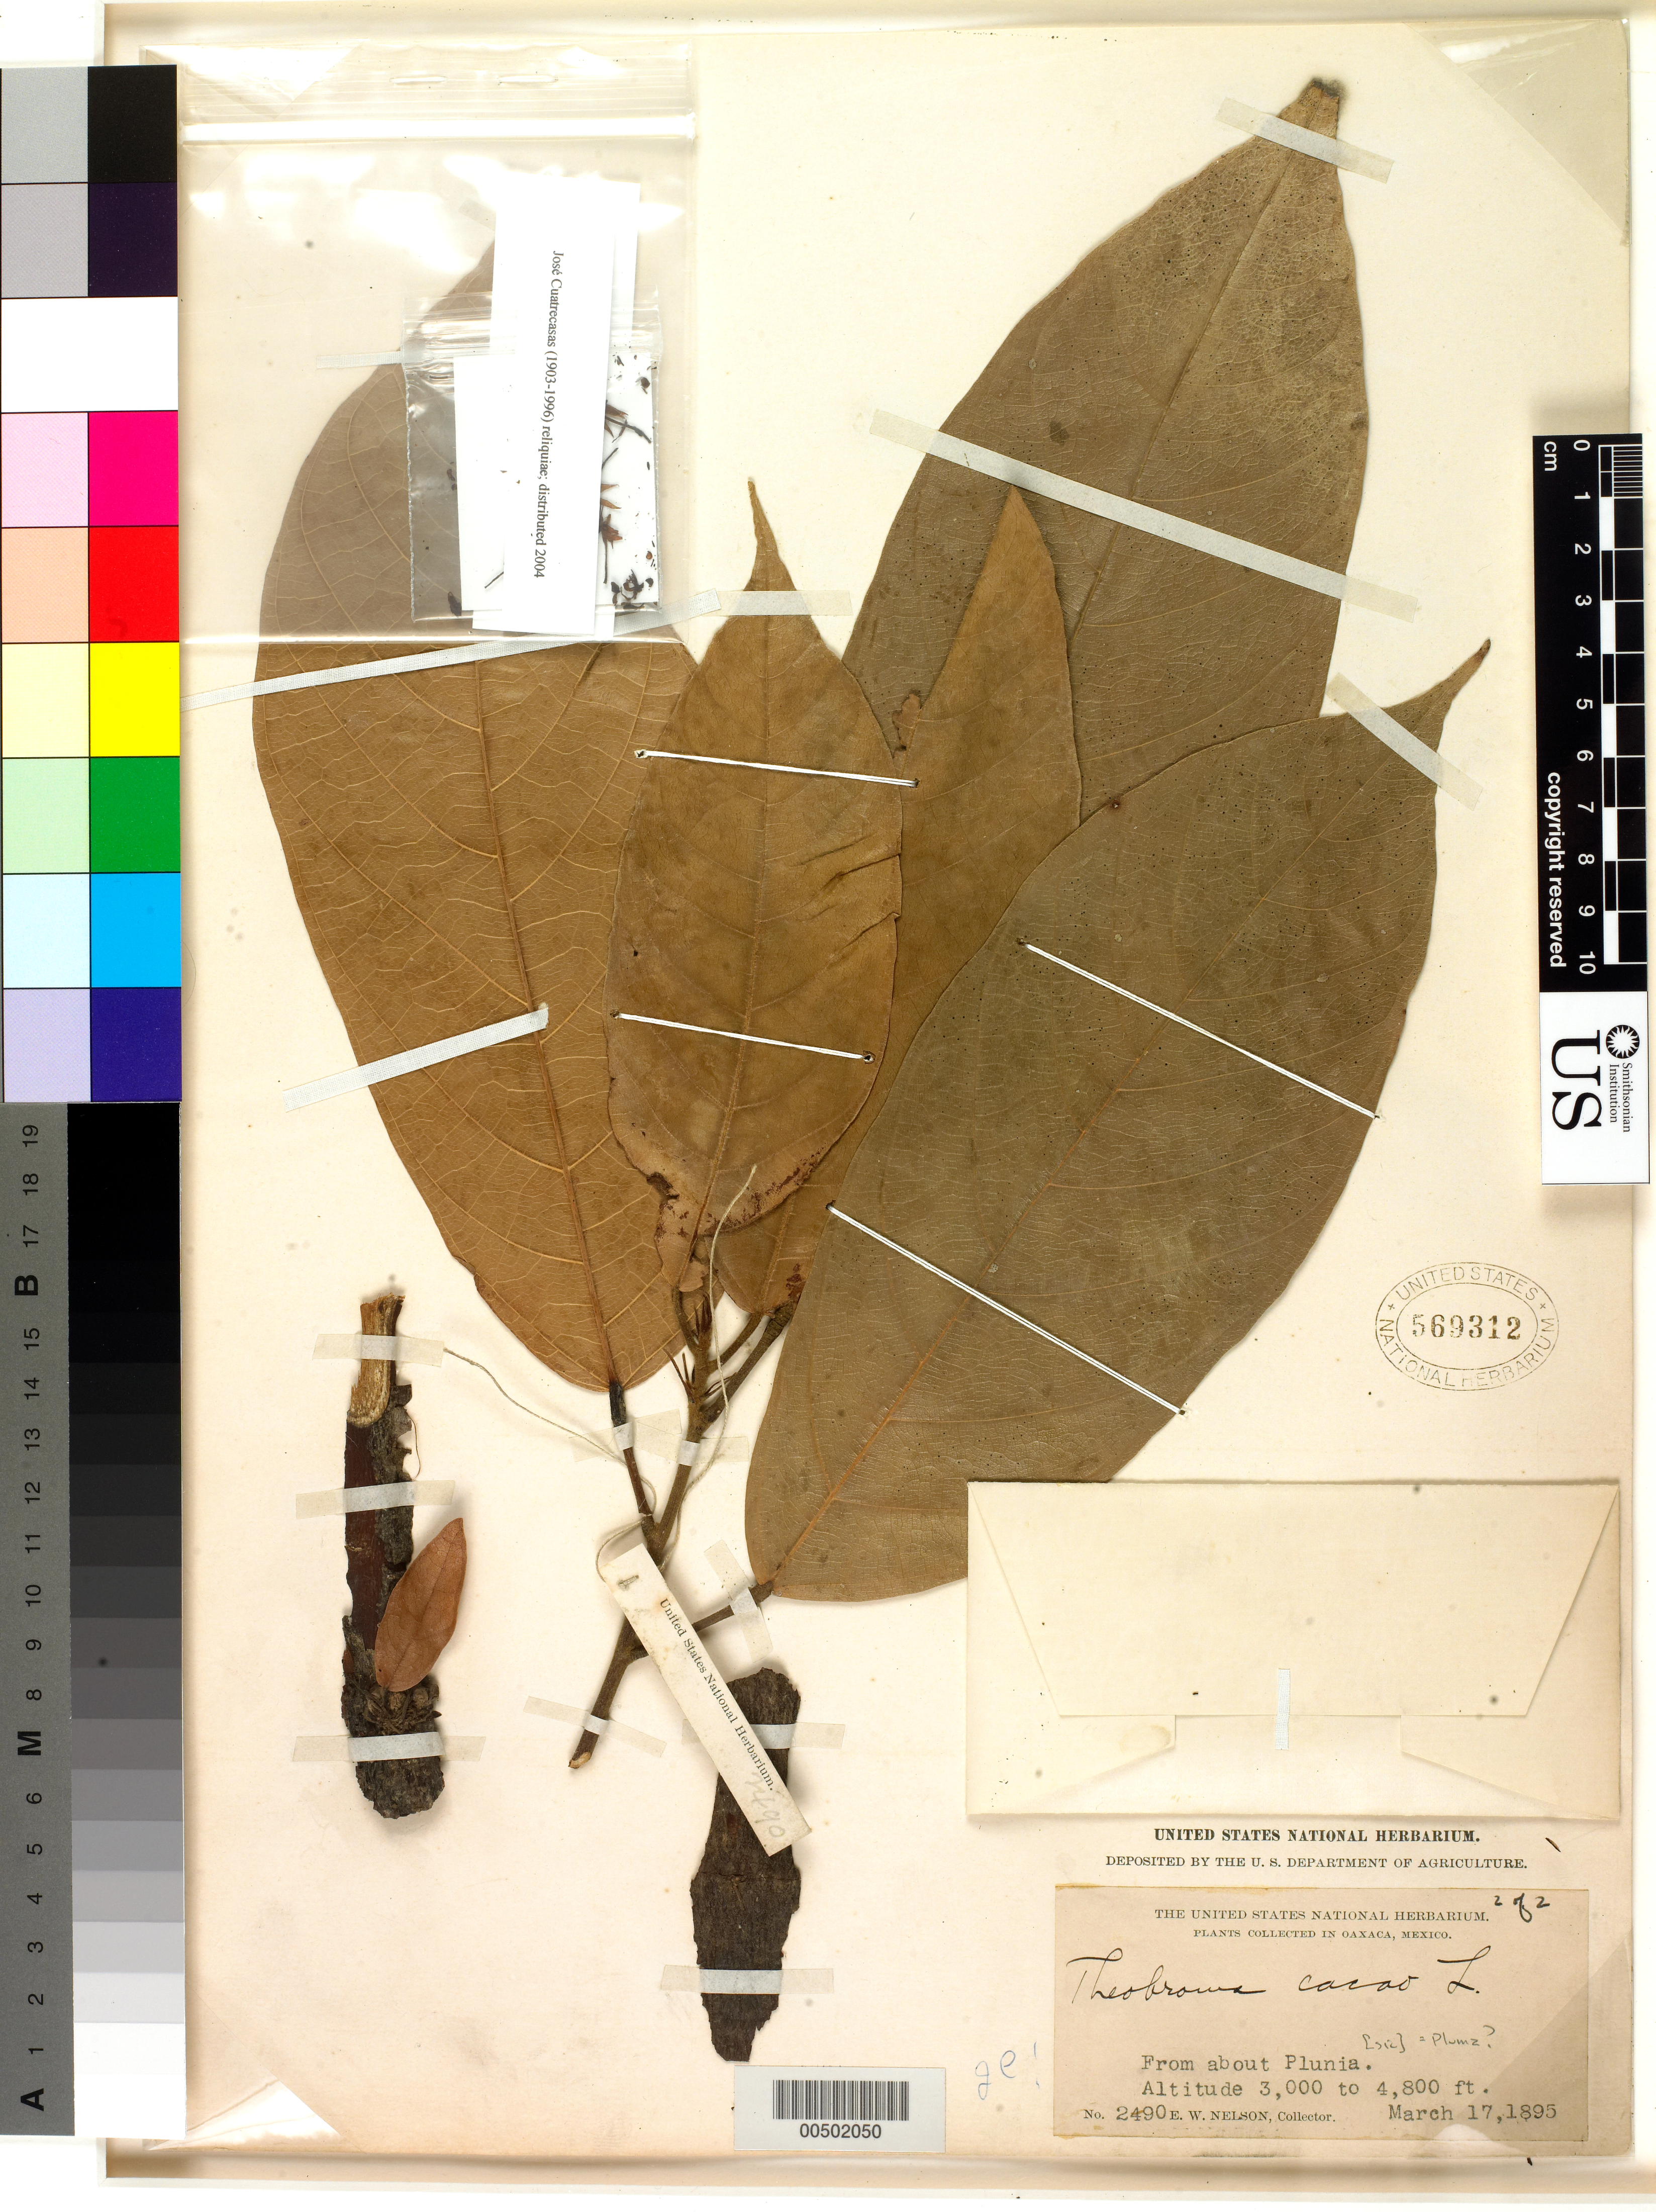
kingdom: Plantae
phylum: Tracheophyta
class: Magnoliopsida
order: Malvales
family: Malvaceae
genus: Theobroma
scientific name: Theobroma cacao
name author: L.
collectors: E. W. Nelson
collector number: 2490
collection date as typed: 17 Mar 1895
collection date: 1895-03-17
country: Mexico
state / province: Oaxaca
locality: From about Plunia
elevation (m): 914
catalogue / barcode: US 569312